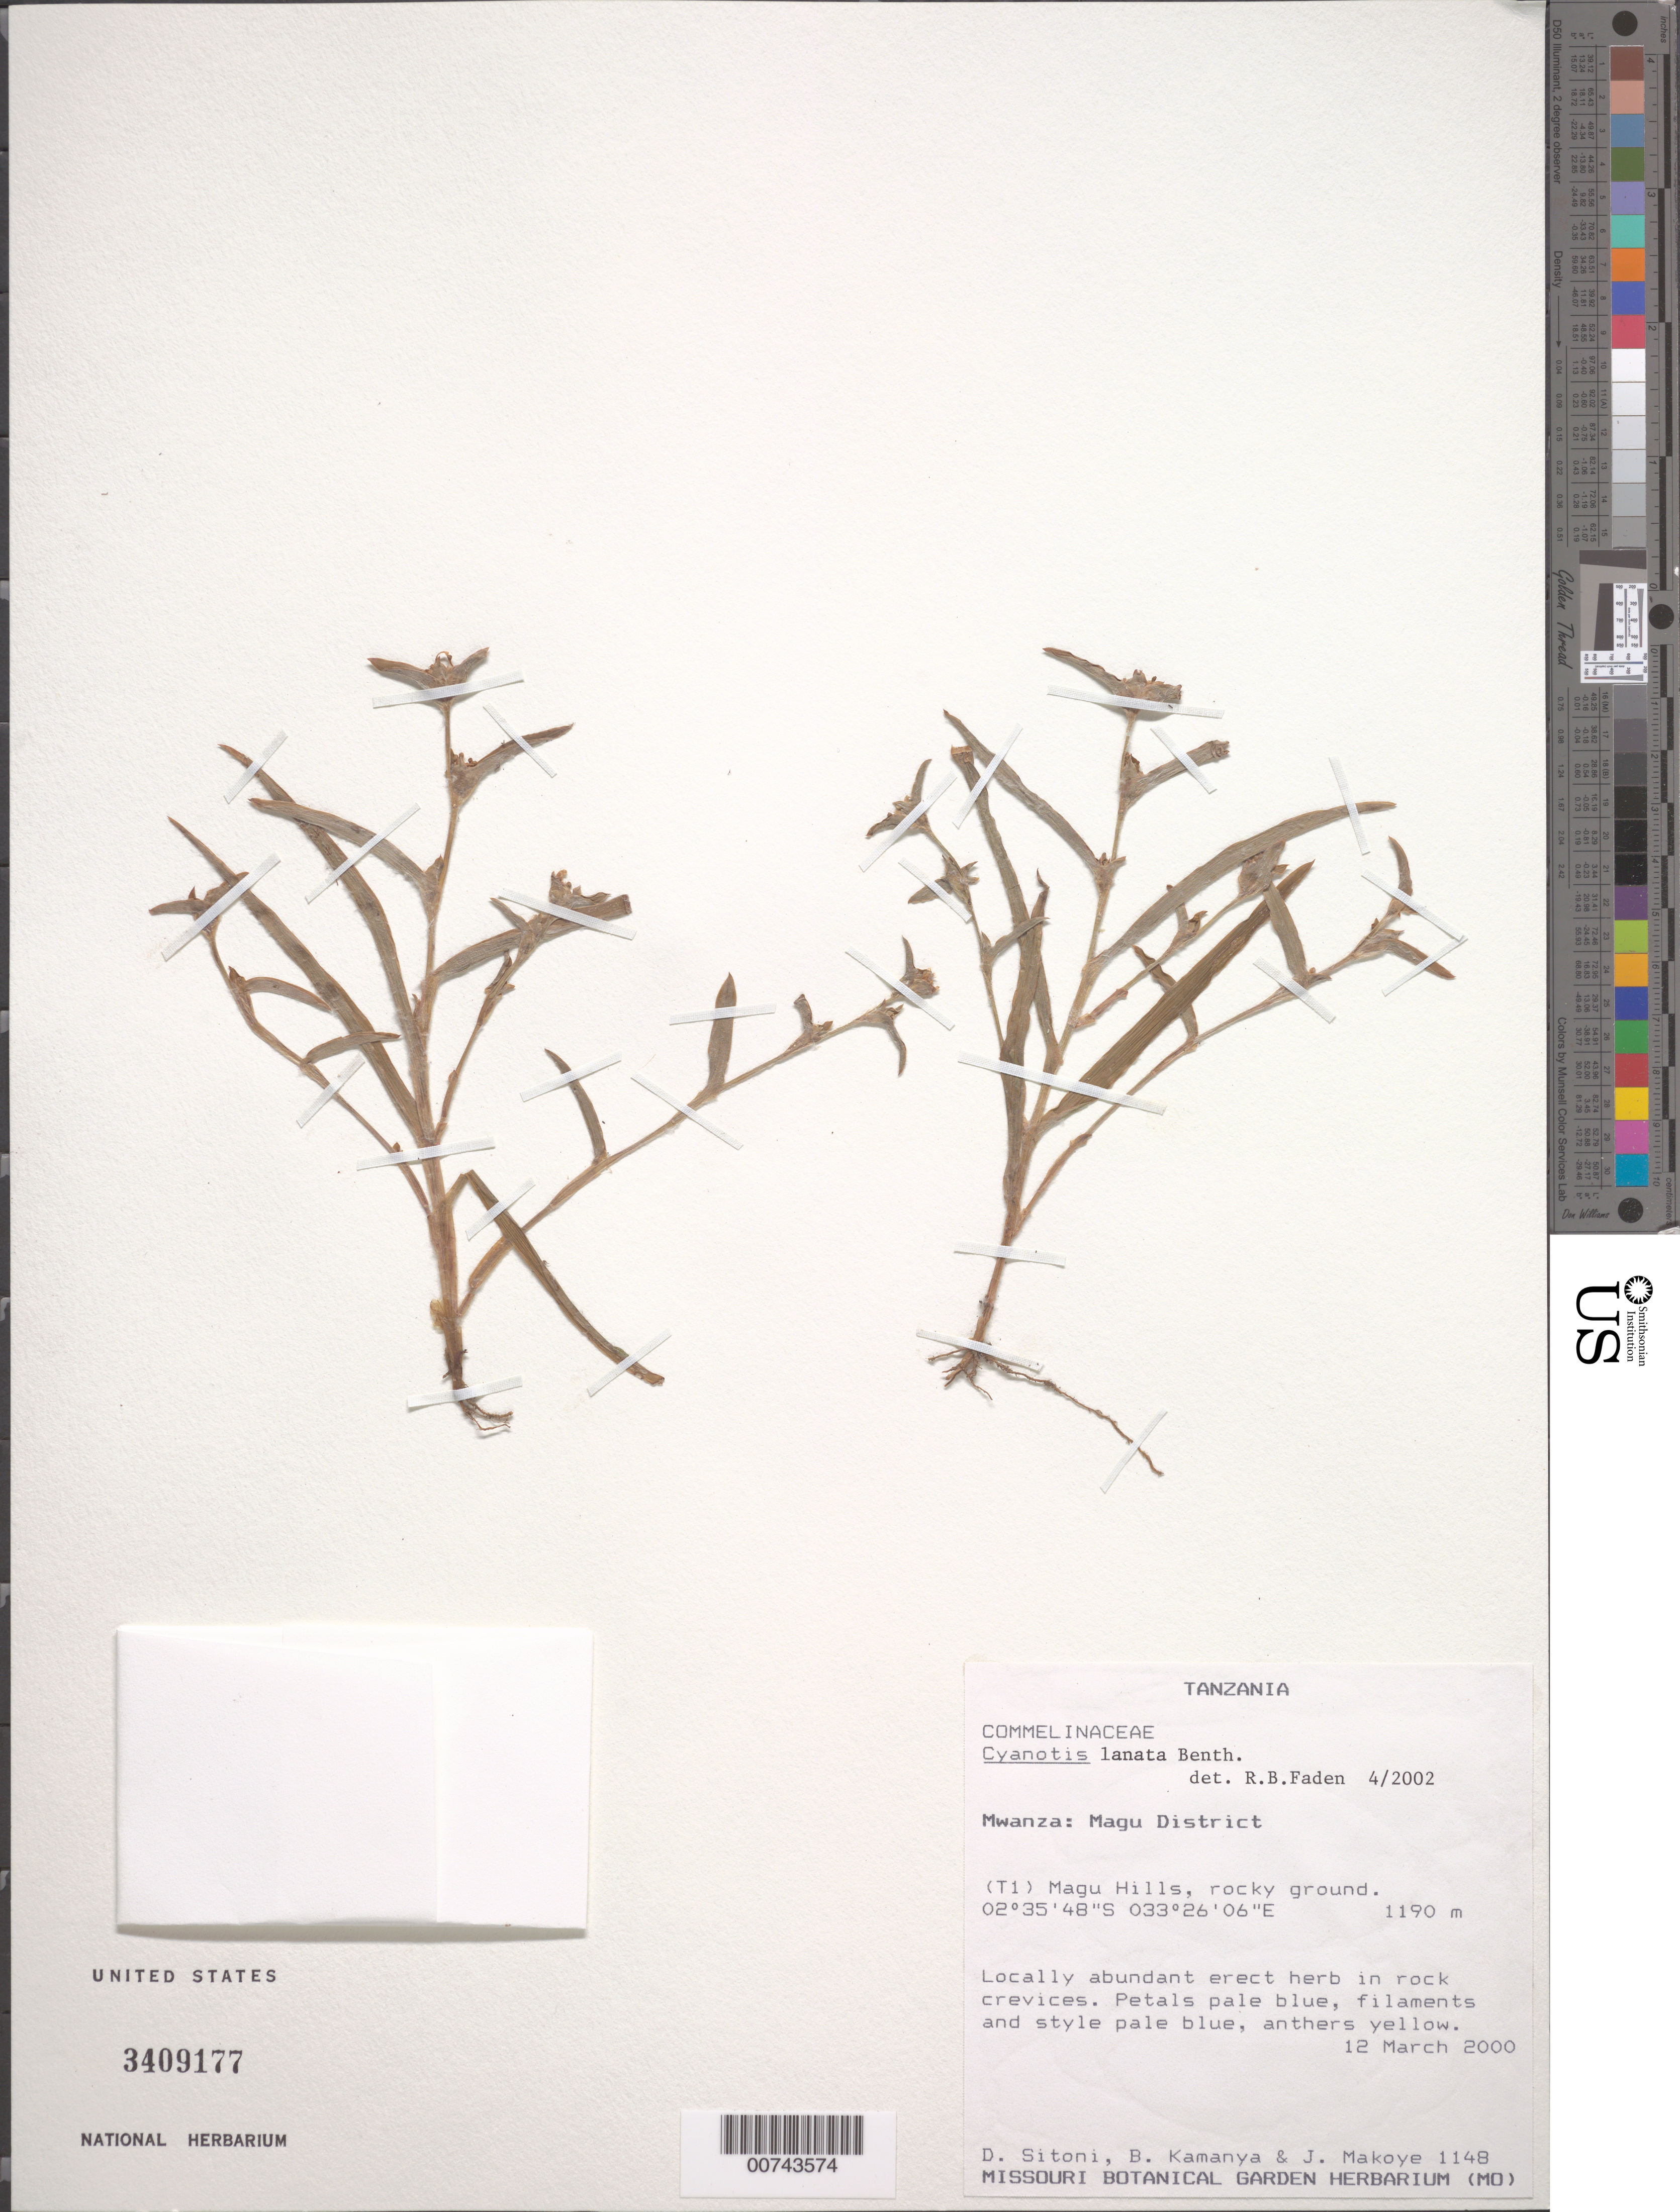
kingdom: Plantae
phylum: Tracheophyta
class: Liliopsida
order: Commelinales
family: Commelinaceae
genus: Cyanotis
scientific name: Cyanotis lanata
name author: Benth.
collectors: D. Sitoni, B. Kamanya & J. Makoye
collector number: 1148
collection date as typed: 12 Mar 2000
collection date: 2000-03-12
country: Tanzania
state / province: Mwanza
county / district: Magu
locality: T1, Magu Hills.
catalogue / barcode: US 3409177